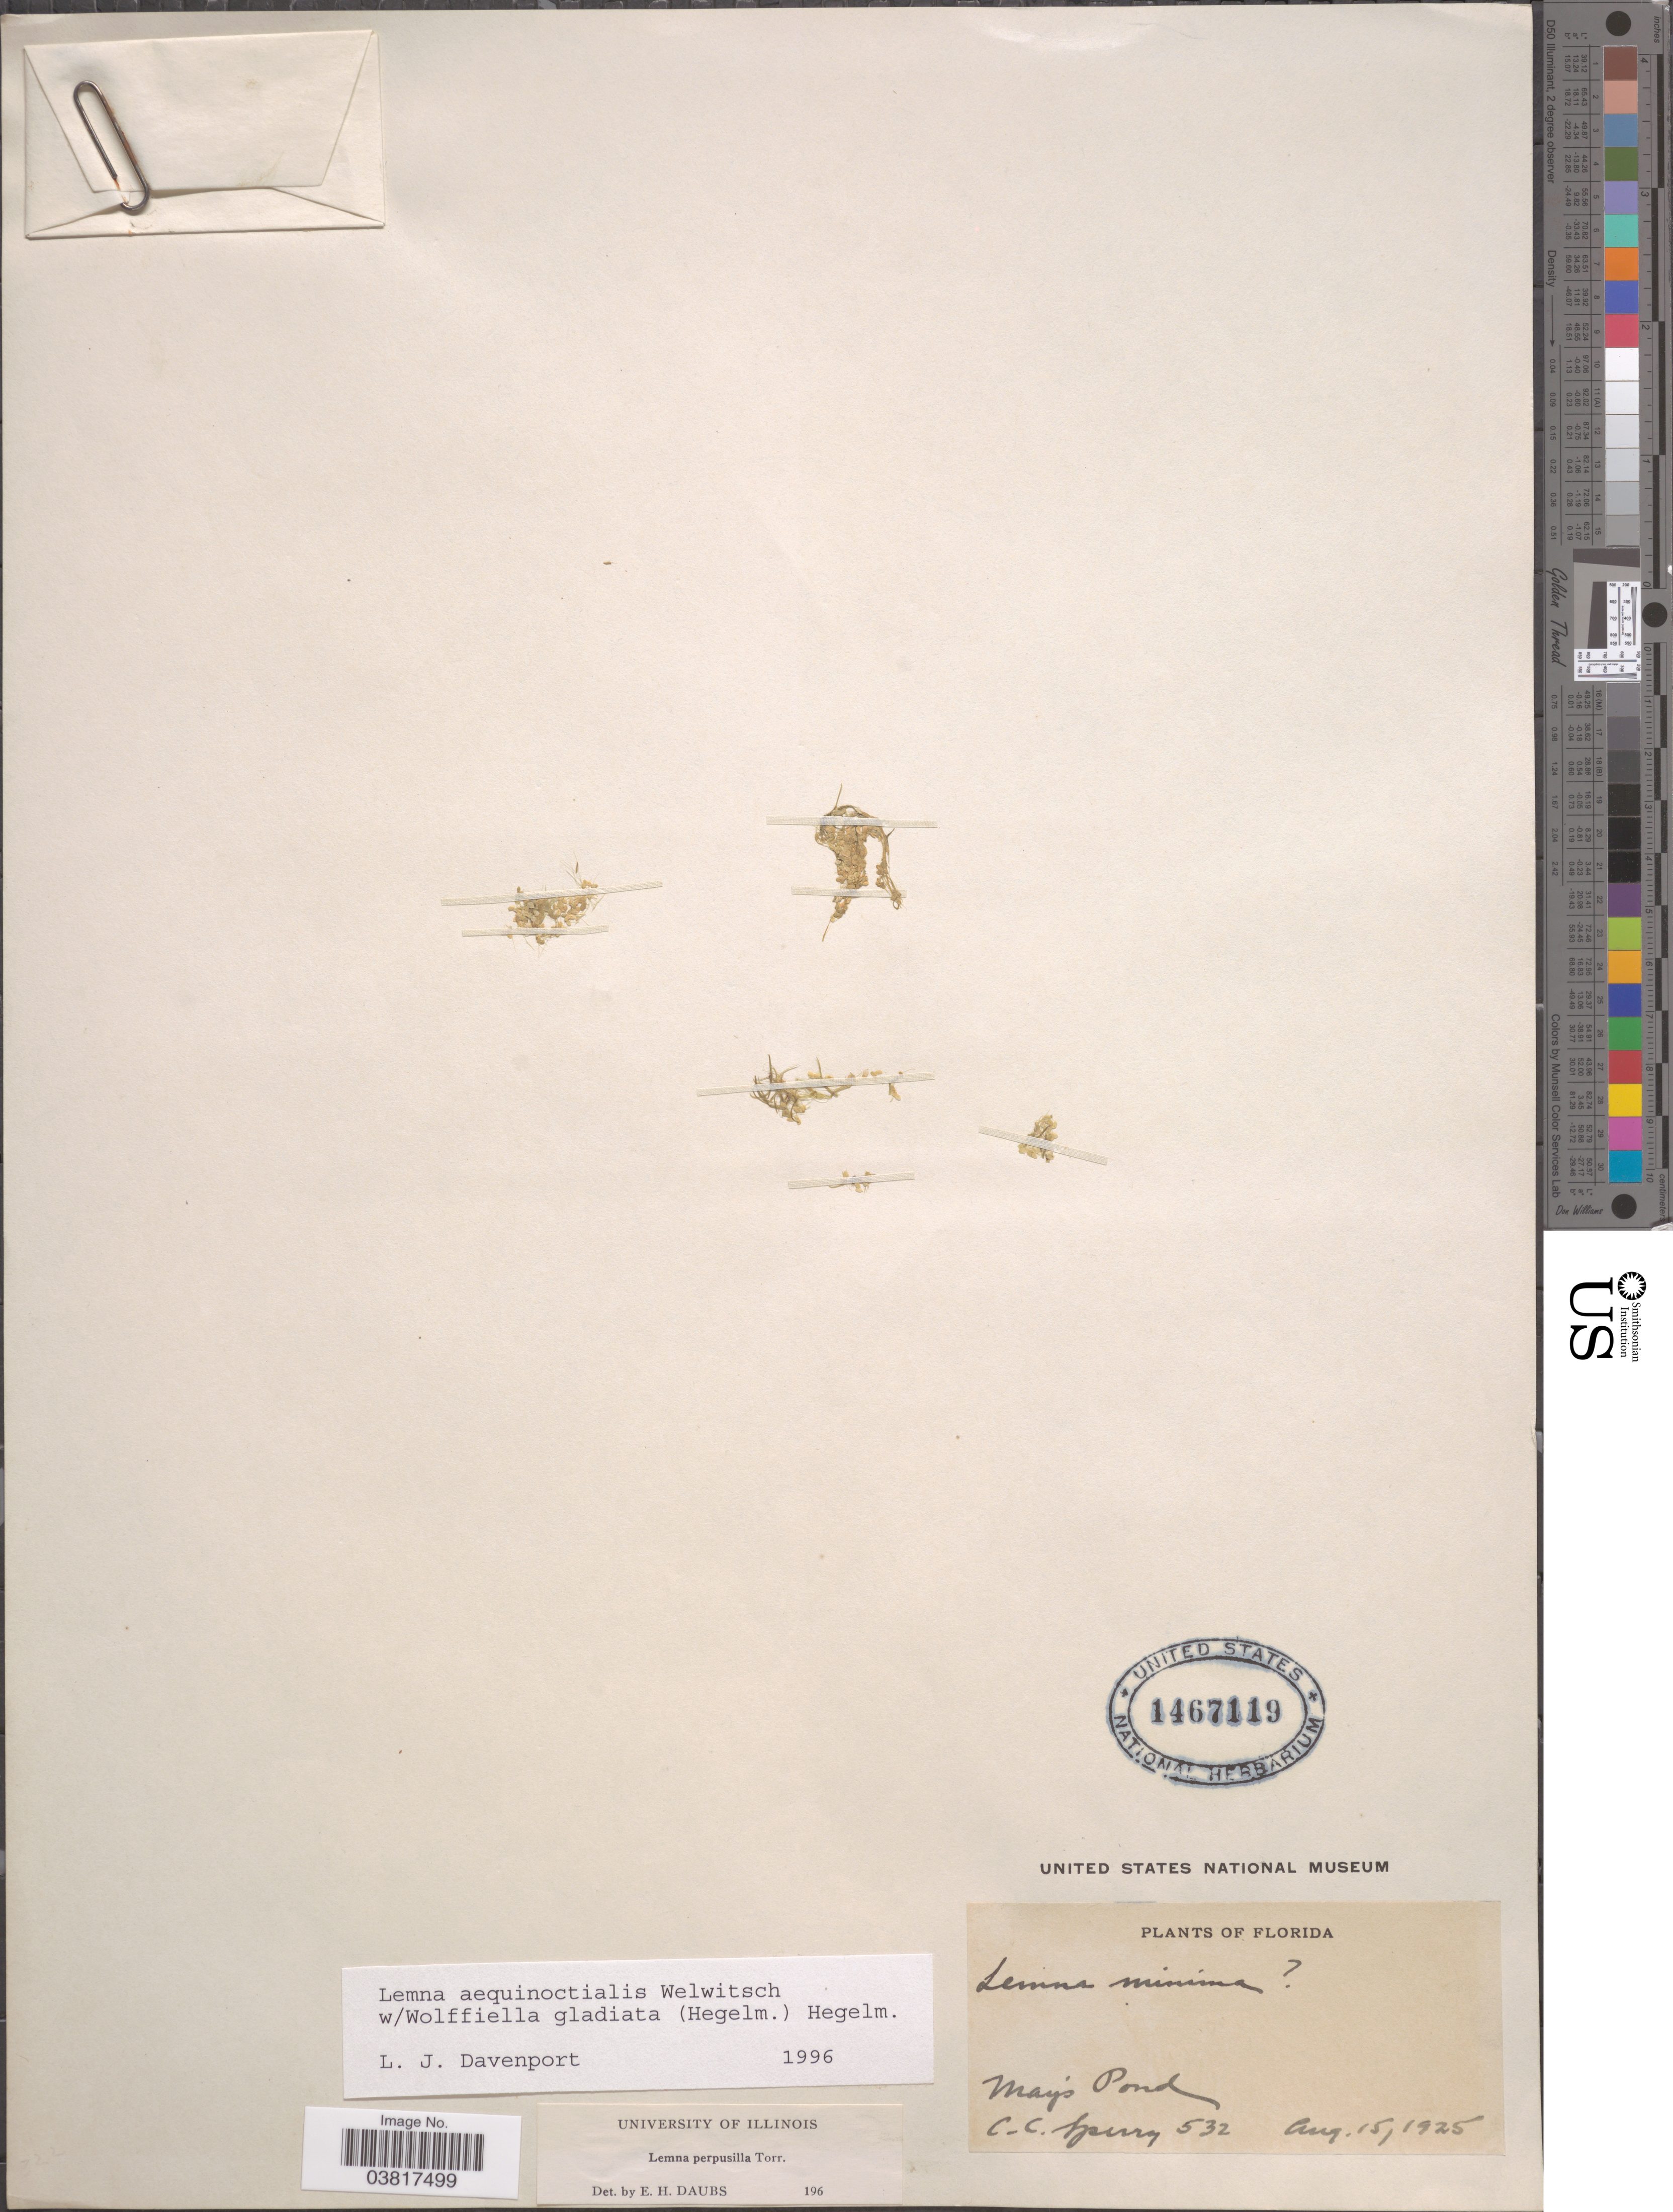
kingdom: Plantae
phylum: Tracheophyta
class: Liliopsida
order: Alismatales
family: Araceae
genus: Lemna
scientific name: Lemna aequinoctialis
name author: Welw.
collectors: C. C. Sperry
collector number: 532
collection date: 1925-08-15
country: United States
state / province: Florida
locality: May's Pond.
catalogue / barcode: US 1467119